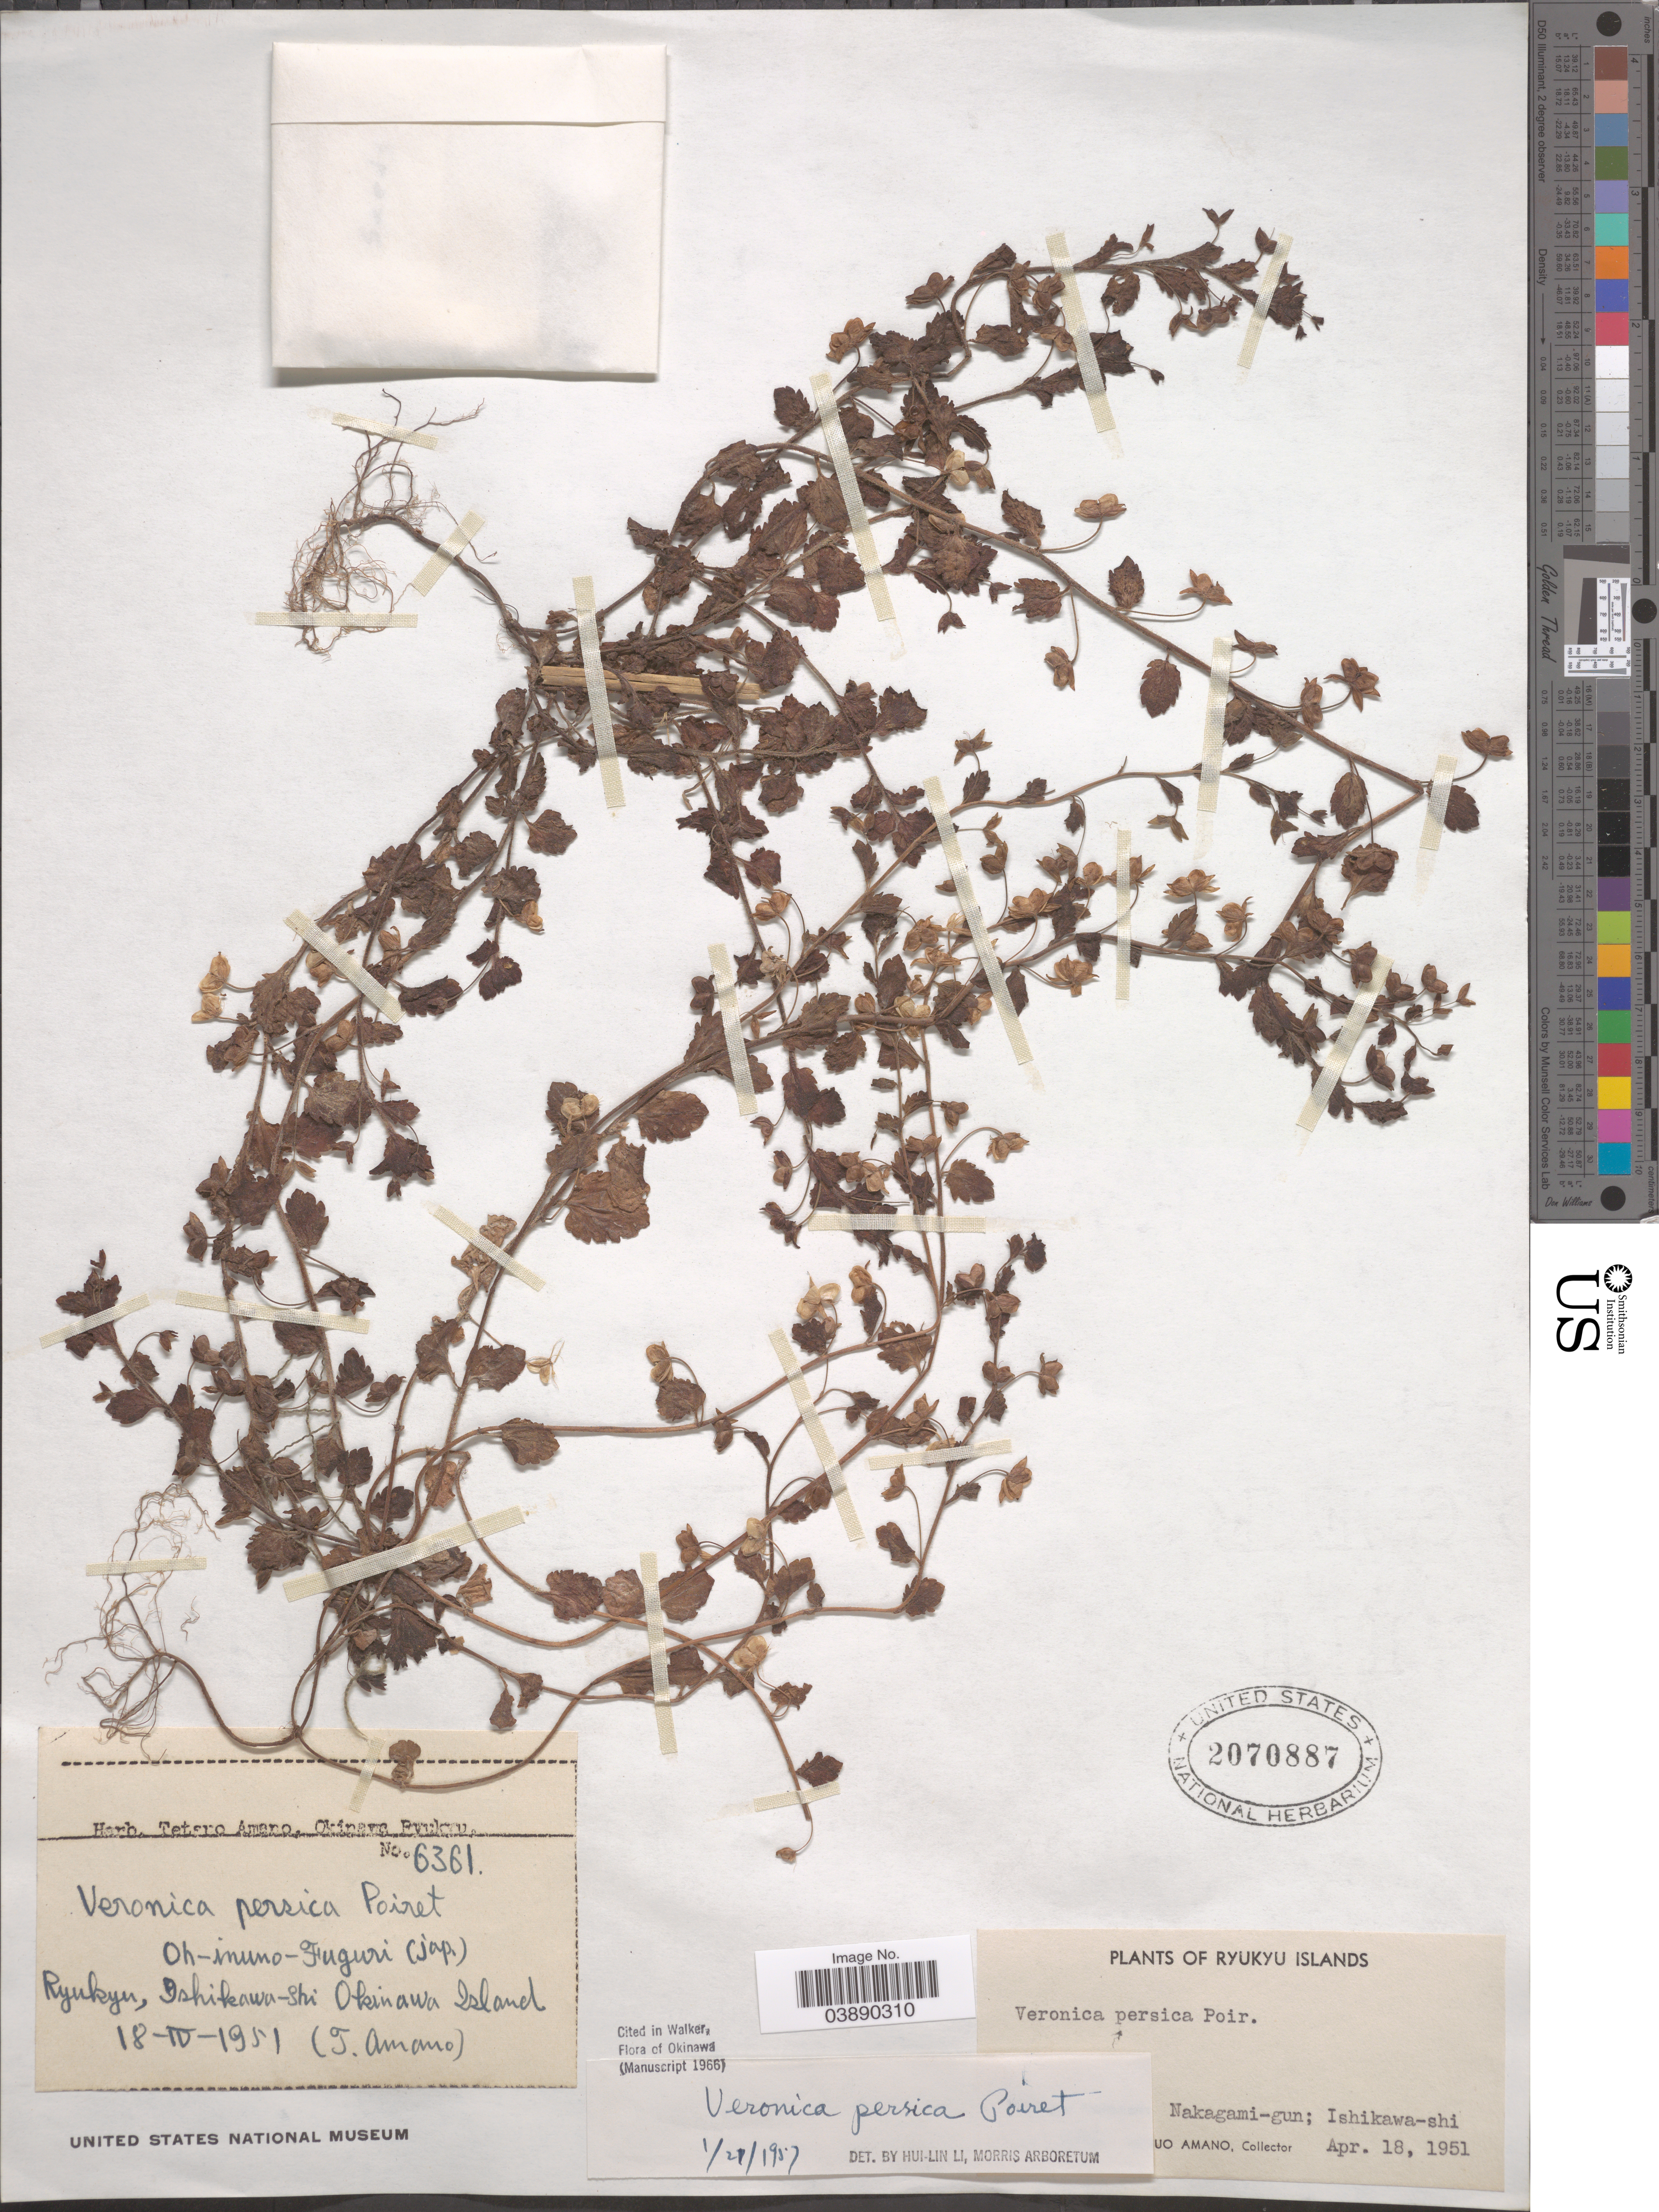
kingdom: Plantae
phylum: Tracheophyta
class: Magnoliopsida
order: Lamiales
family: Plantaginaceae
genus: Veronica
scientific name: Veronica persica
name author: Poir.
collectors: T. Amano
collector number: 6361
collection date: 1951-04-18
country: Japan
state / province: Okinawa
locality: Ryukyu, Ishikawa-shi Okinawa Island. Ryukyu Islands. [illegible text] Nakagami-gun.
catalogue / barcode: US 2070887